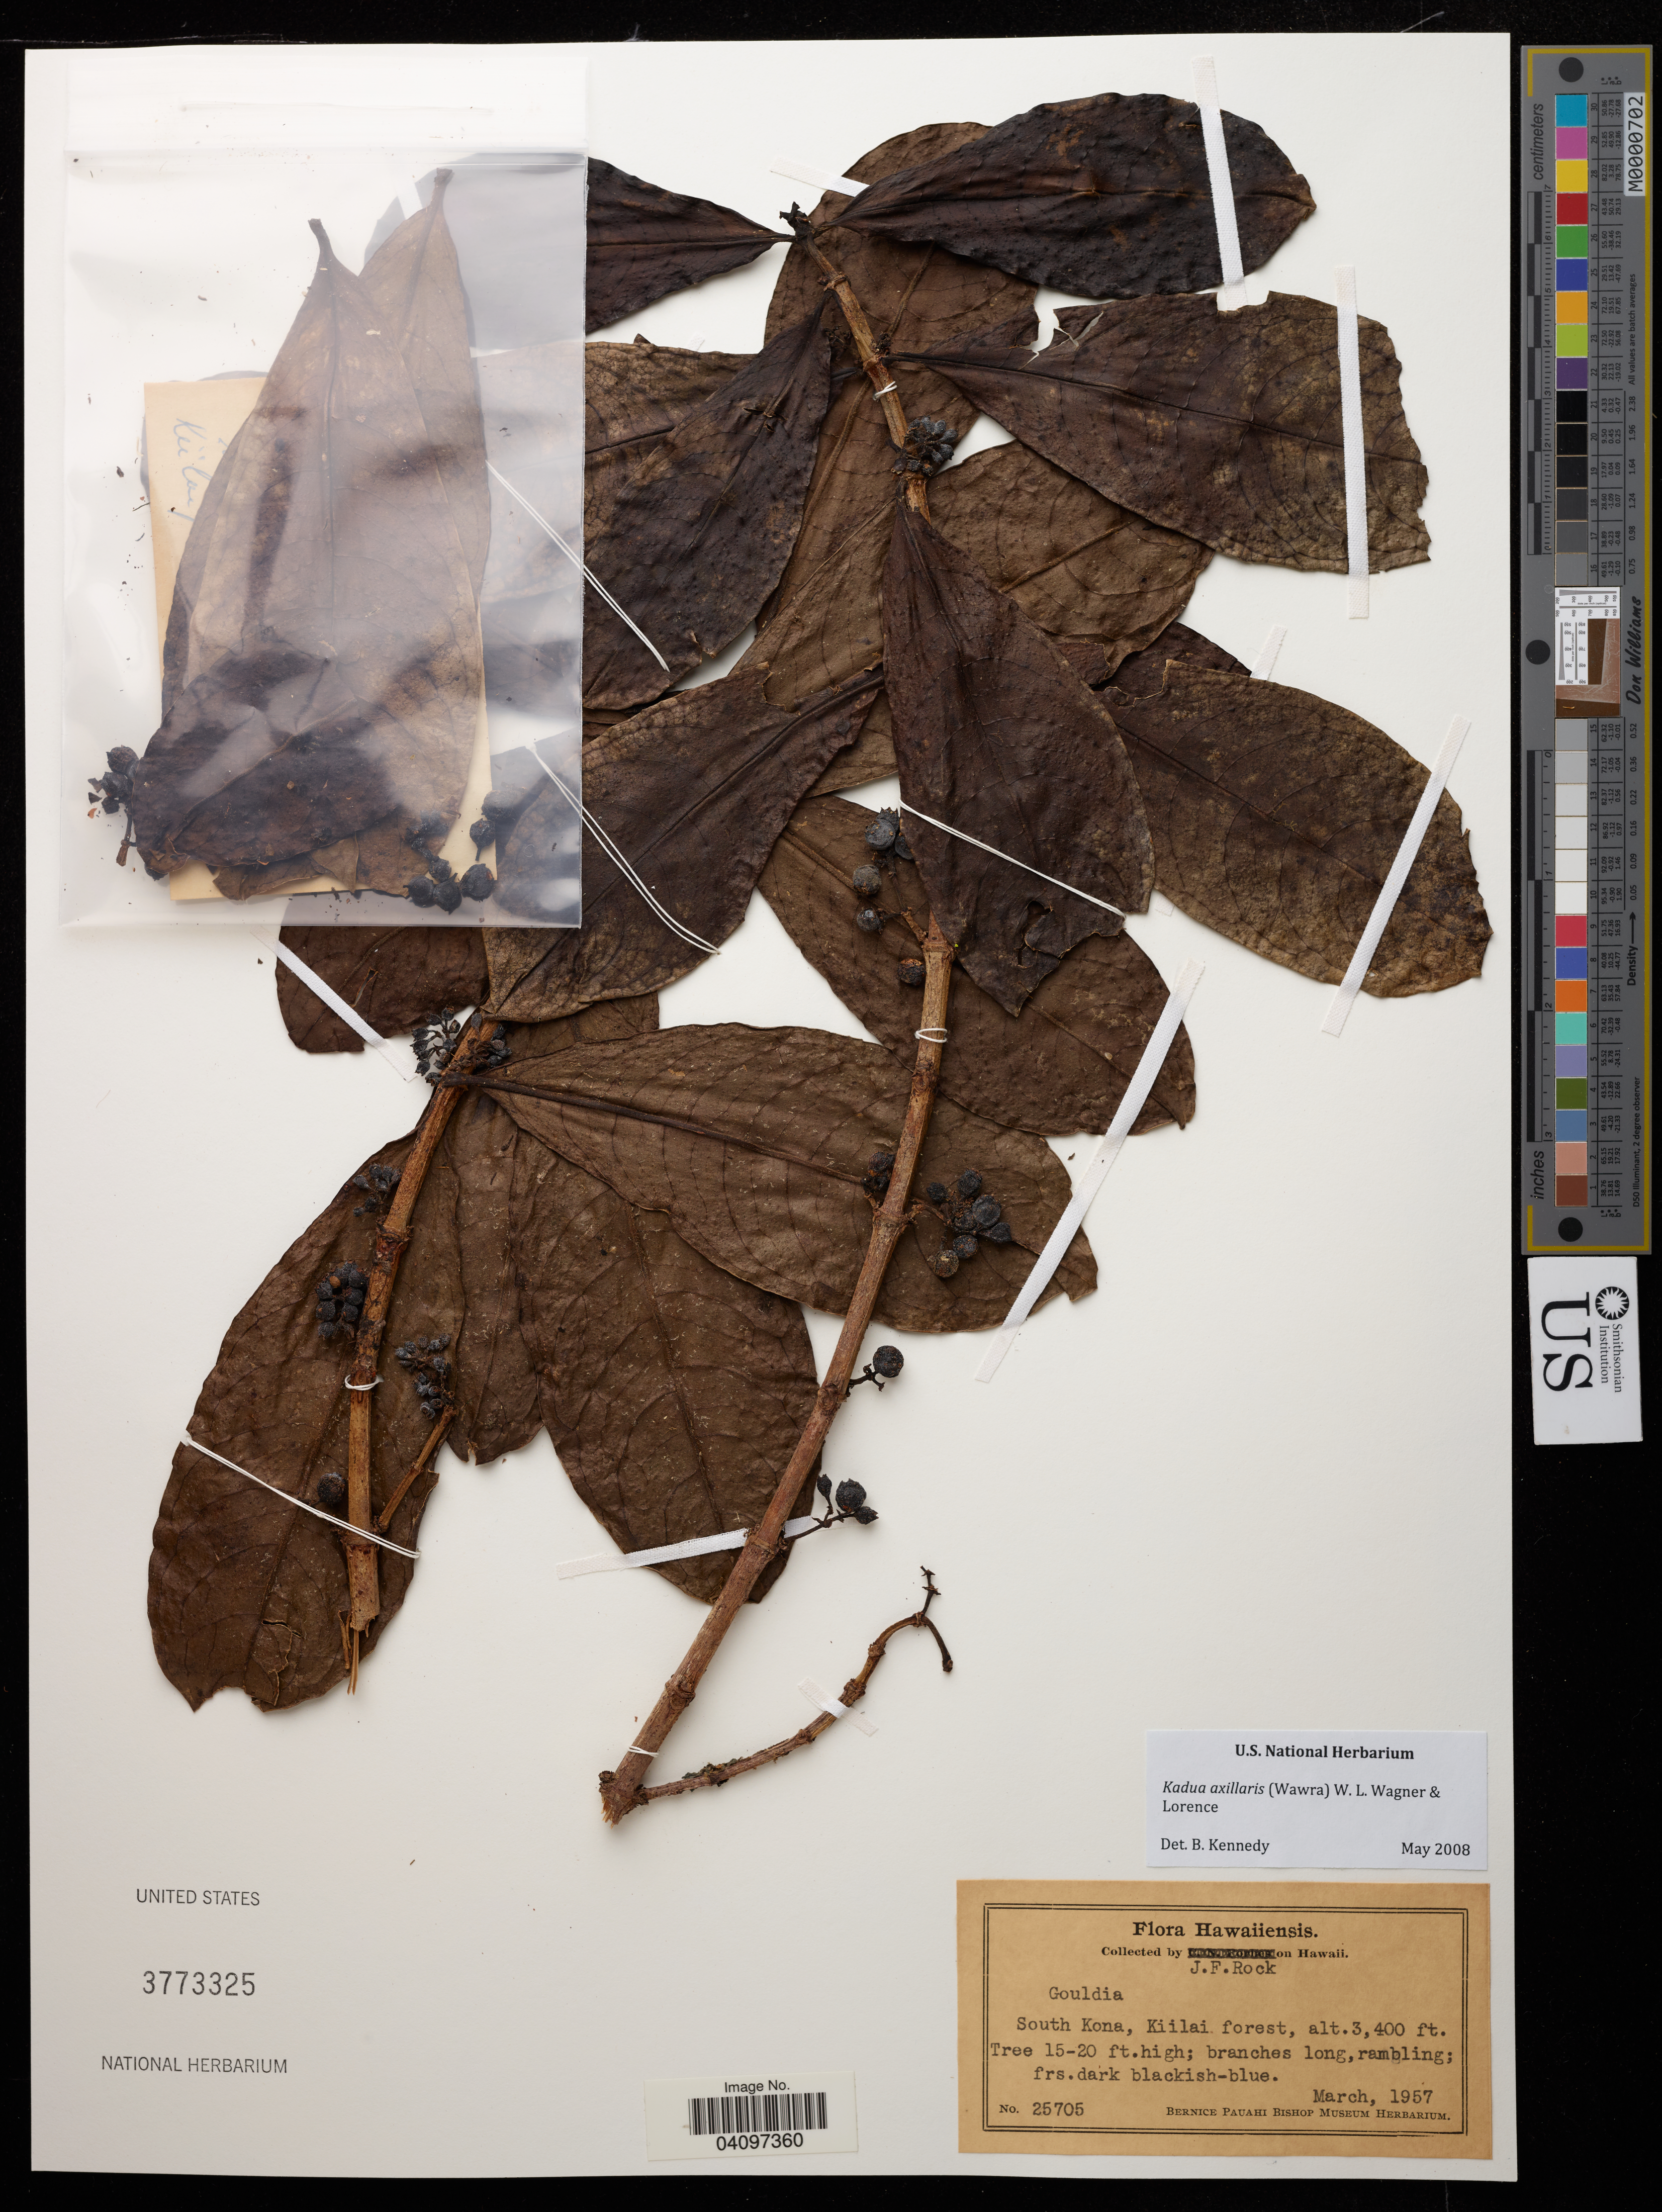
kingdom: Plantae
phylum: Tracheophyta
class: Magnoliopsida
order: Gentianales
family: Rubiaceae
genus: Kadua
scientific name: Kadua axillaris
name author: (Wawra) W.L. Wagner & Lorence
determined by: Kennedy, B.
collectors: J. Rock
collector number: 25705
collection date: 1957-03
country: United States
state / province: Hawaii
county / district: Hawaii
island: Hawaii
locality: S. Kona, Kiilai forest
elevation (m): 1036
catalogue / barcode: US 3773325